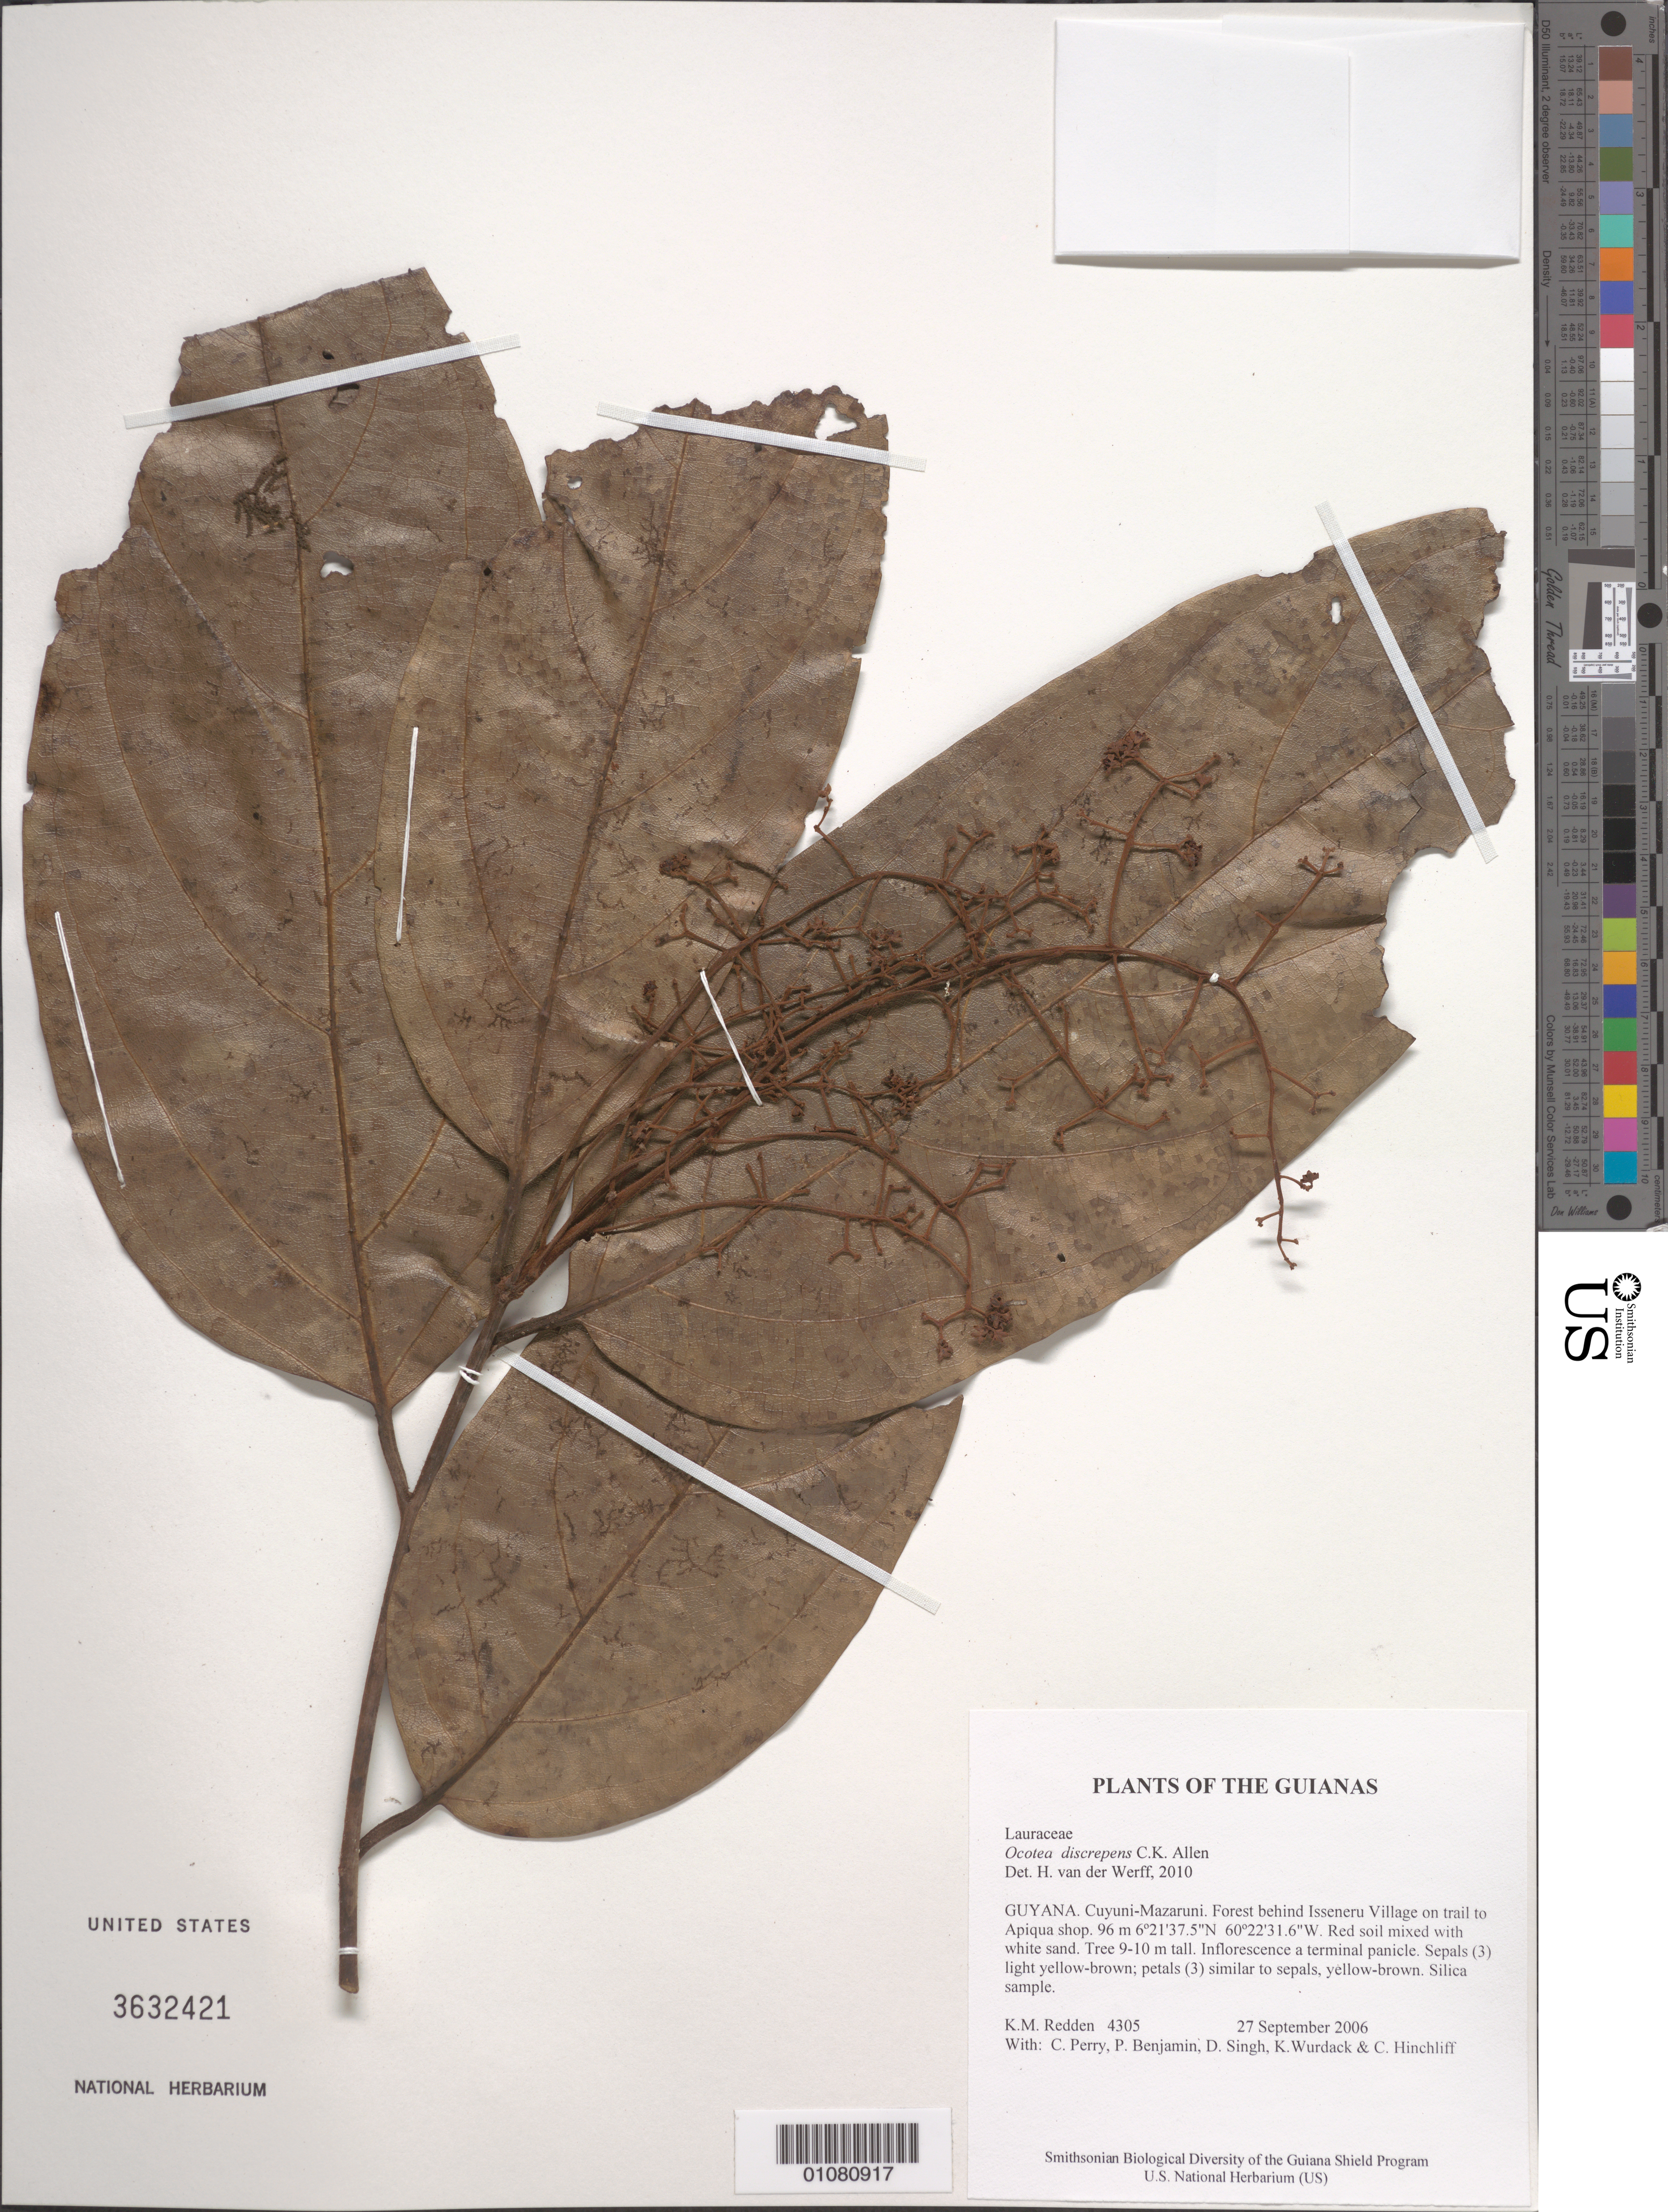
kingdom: Plantae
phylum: Tracheophyta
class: Magnoliopsida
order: Laurales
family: Lauraceae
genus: Ocotea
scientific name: Ocotea discrepens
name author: C.K. Allen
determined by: van der Werff, H., (MO), Missouri Botanical Garden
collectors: K. M. Redden, C. Perry, P. Benjamin, D. Singh, K. Wurdack & C. E. Hinchliff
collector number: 4305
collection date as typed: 27 September 2006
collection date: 2006-09-27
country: Guyana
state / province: Cuyuni-Mazaruni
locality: Forest behind Isseneru Village on trail to Apiqua shop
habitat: Red soil mixed with white sand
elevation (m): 96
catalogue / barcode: US 3632421